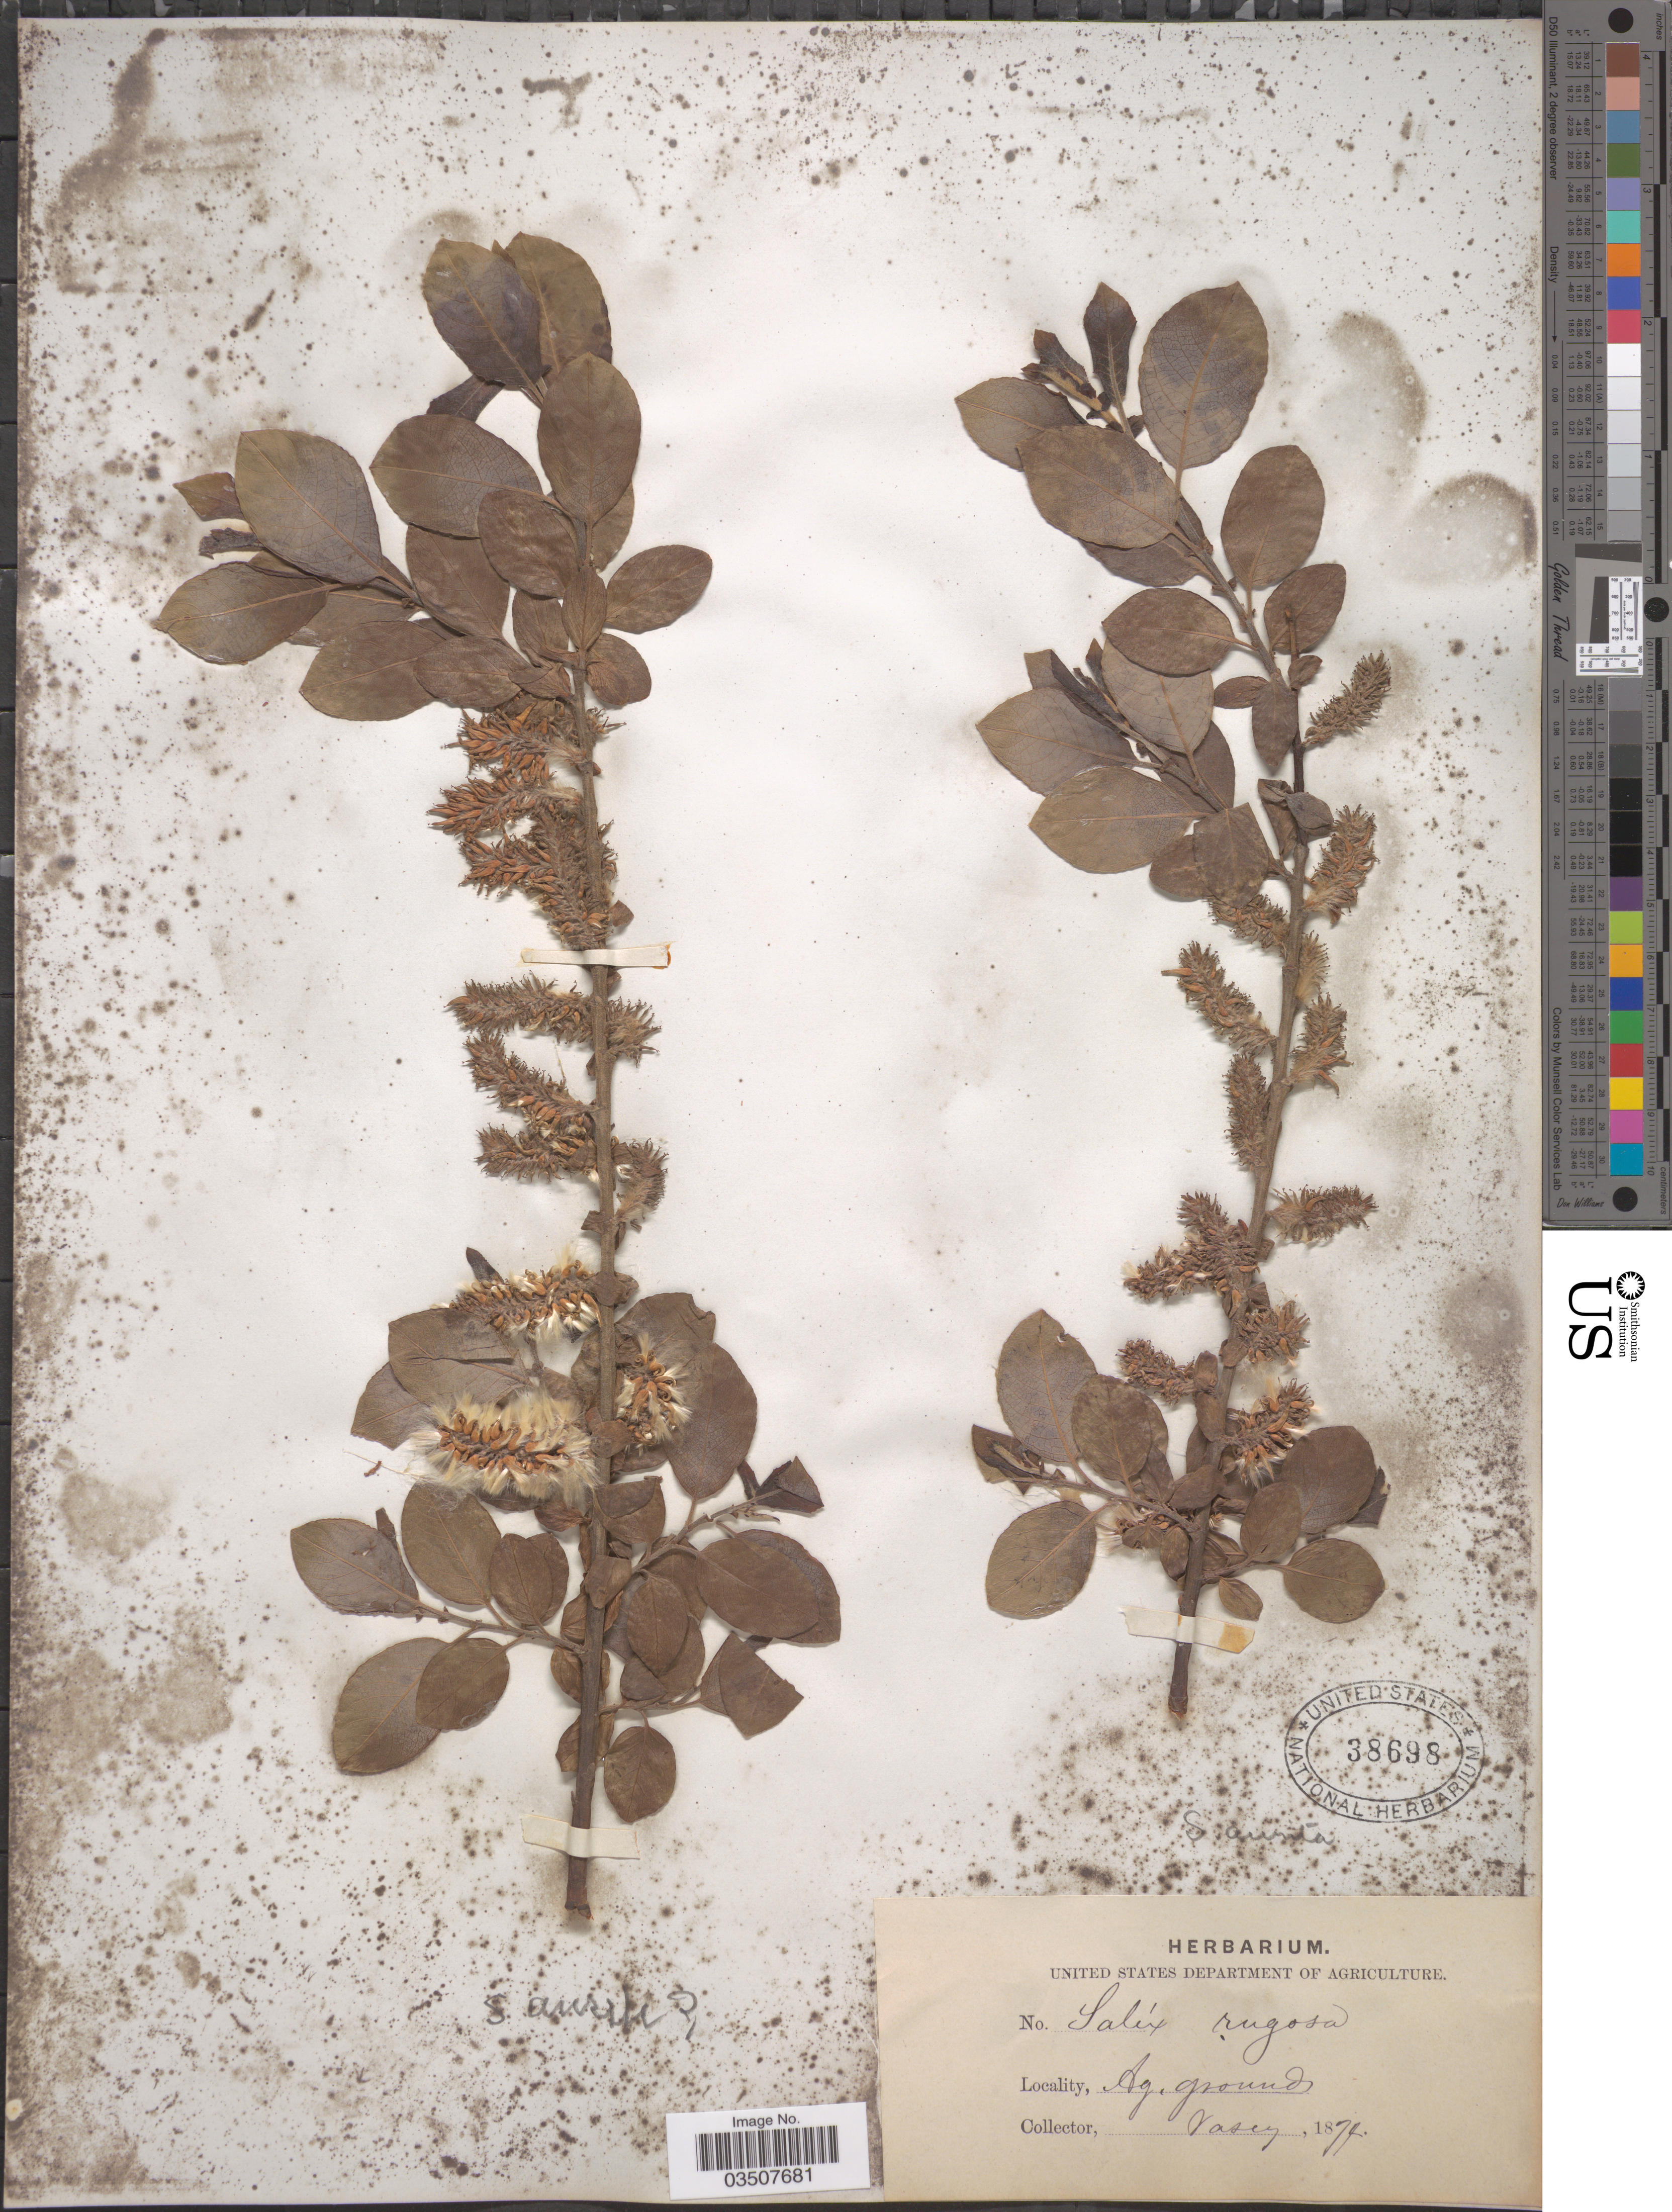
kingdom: Plantae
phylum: Tracheophyta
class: Magnoliopsida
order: Malpighiales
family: Salicaceae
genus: Salix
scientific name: Salix cardiophylla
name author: Trautv. & C.A. Mey.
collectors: Vasey, --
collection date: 1874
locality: Ag. grounds.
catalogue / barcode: US 38698